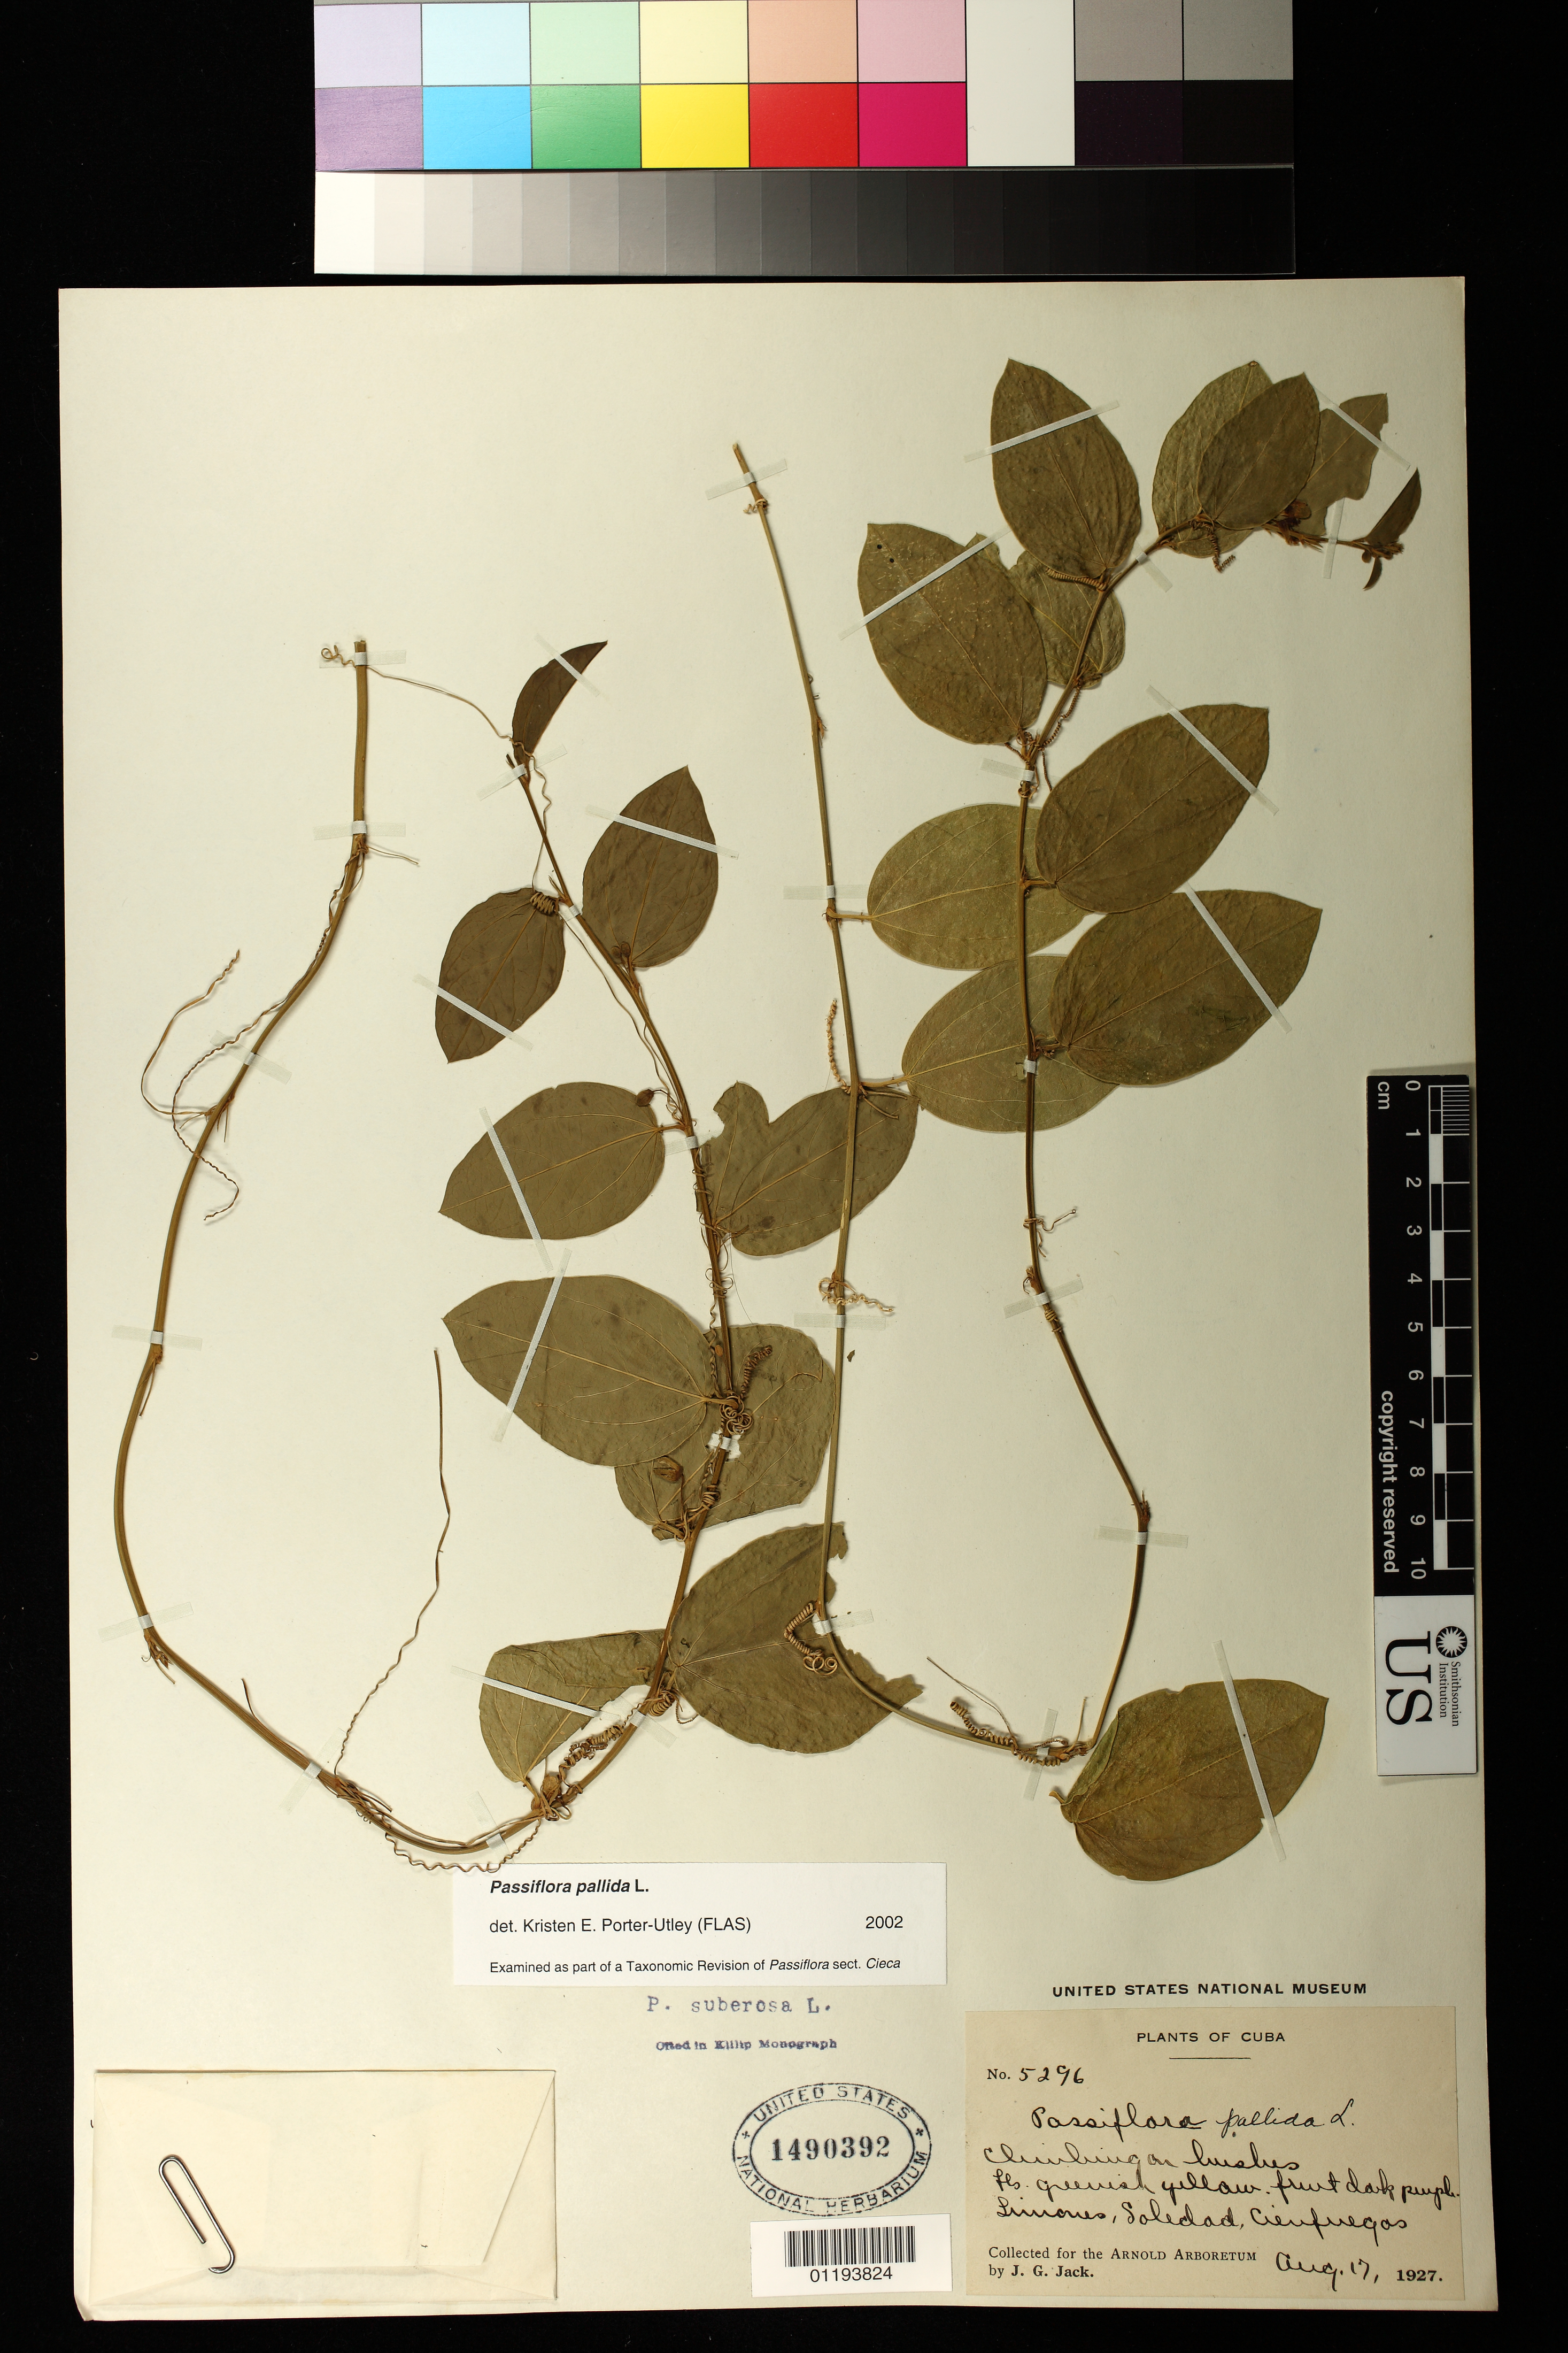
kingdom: Plantae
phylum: Tracheophyta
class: Magnoliopsida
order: Malpighiales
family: Passifloraceae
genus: Passiflora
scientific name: Passiflora pallida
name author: L.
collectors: J. G. Jack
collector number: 5296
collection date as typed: Aug 17 1927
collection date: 1927-08-17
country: Cuba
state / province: Cienfuegos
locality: Limones, Soledad, Cienfuegos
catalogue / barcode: US 1490392